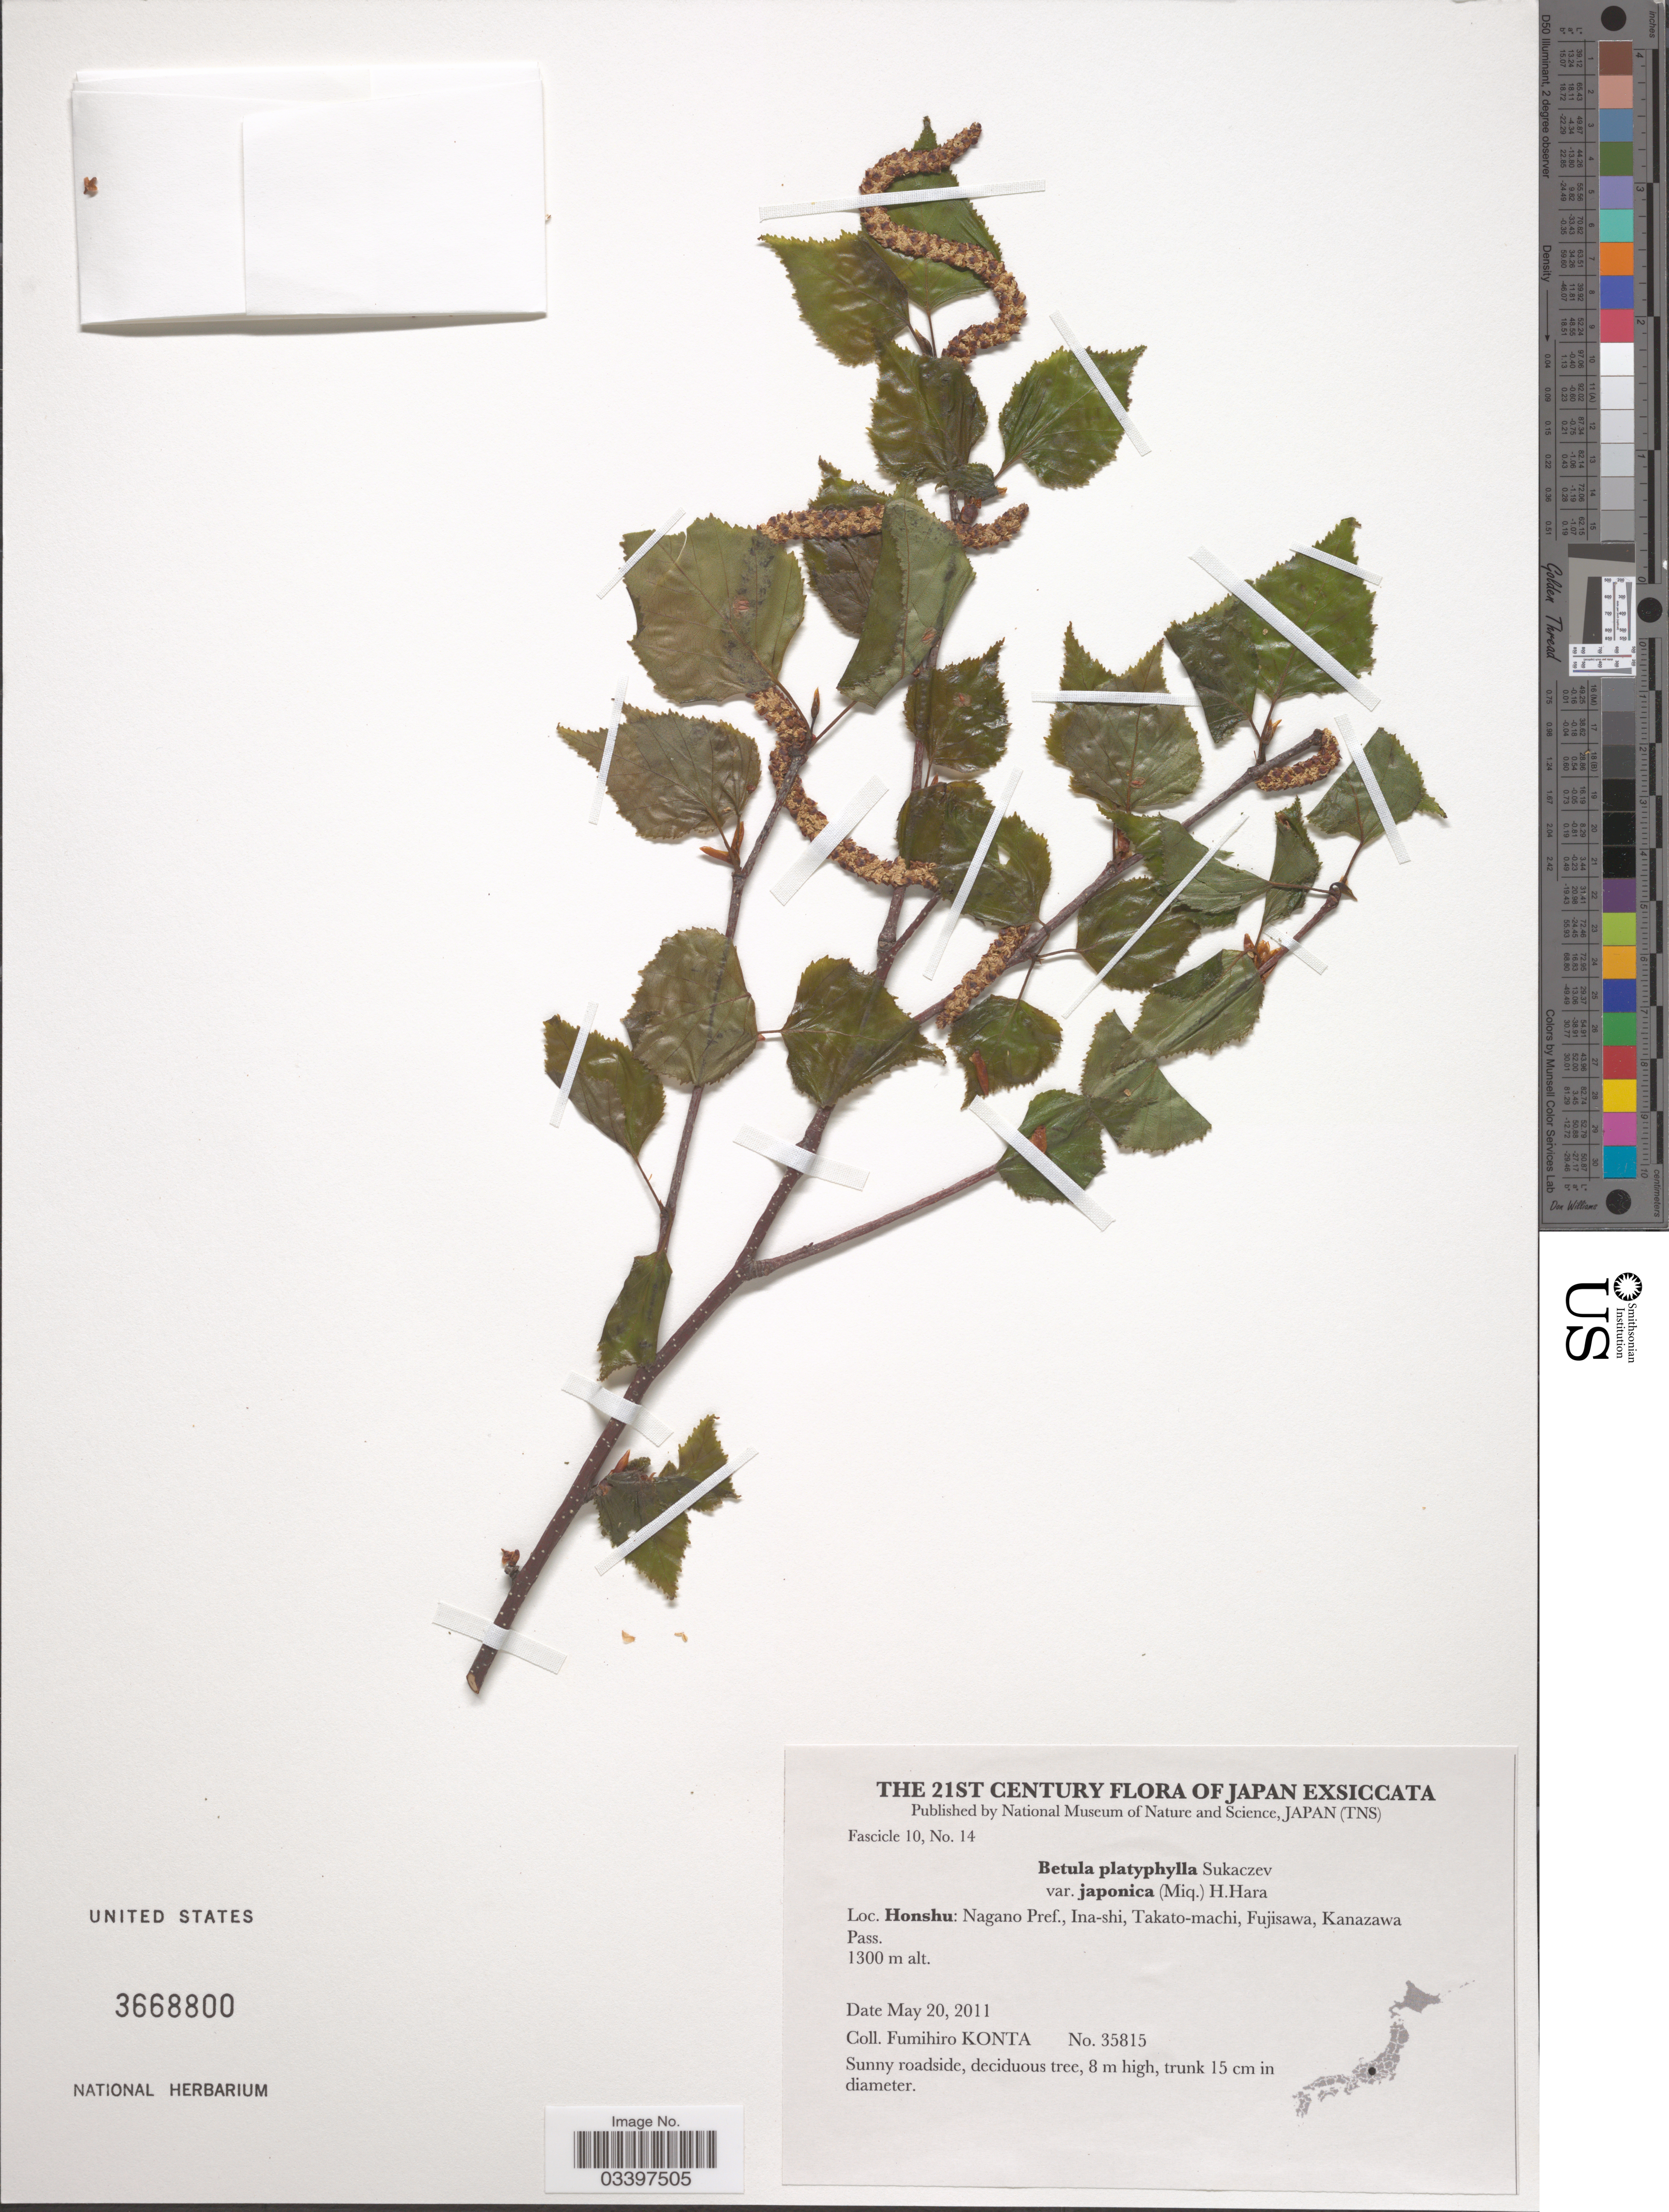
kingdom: Plantae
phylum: Tracheophyta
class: Magnoliopsida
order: Fagales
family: Betulaceae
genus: Betula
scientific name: Betula platyphylla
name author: Sukaczev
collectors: F. Konta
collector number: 35815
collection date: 2011-05-20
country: Japan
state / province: Nagano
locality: Honshu: Nagano Pref., Ina-shi, Takato-machi, Fujisawa, Kanazawa Pass.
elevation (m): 1300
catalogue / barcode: US 3668800